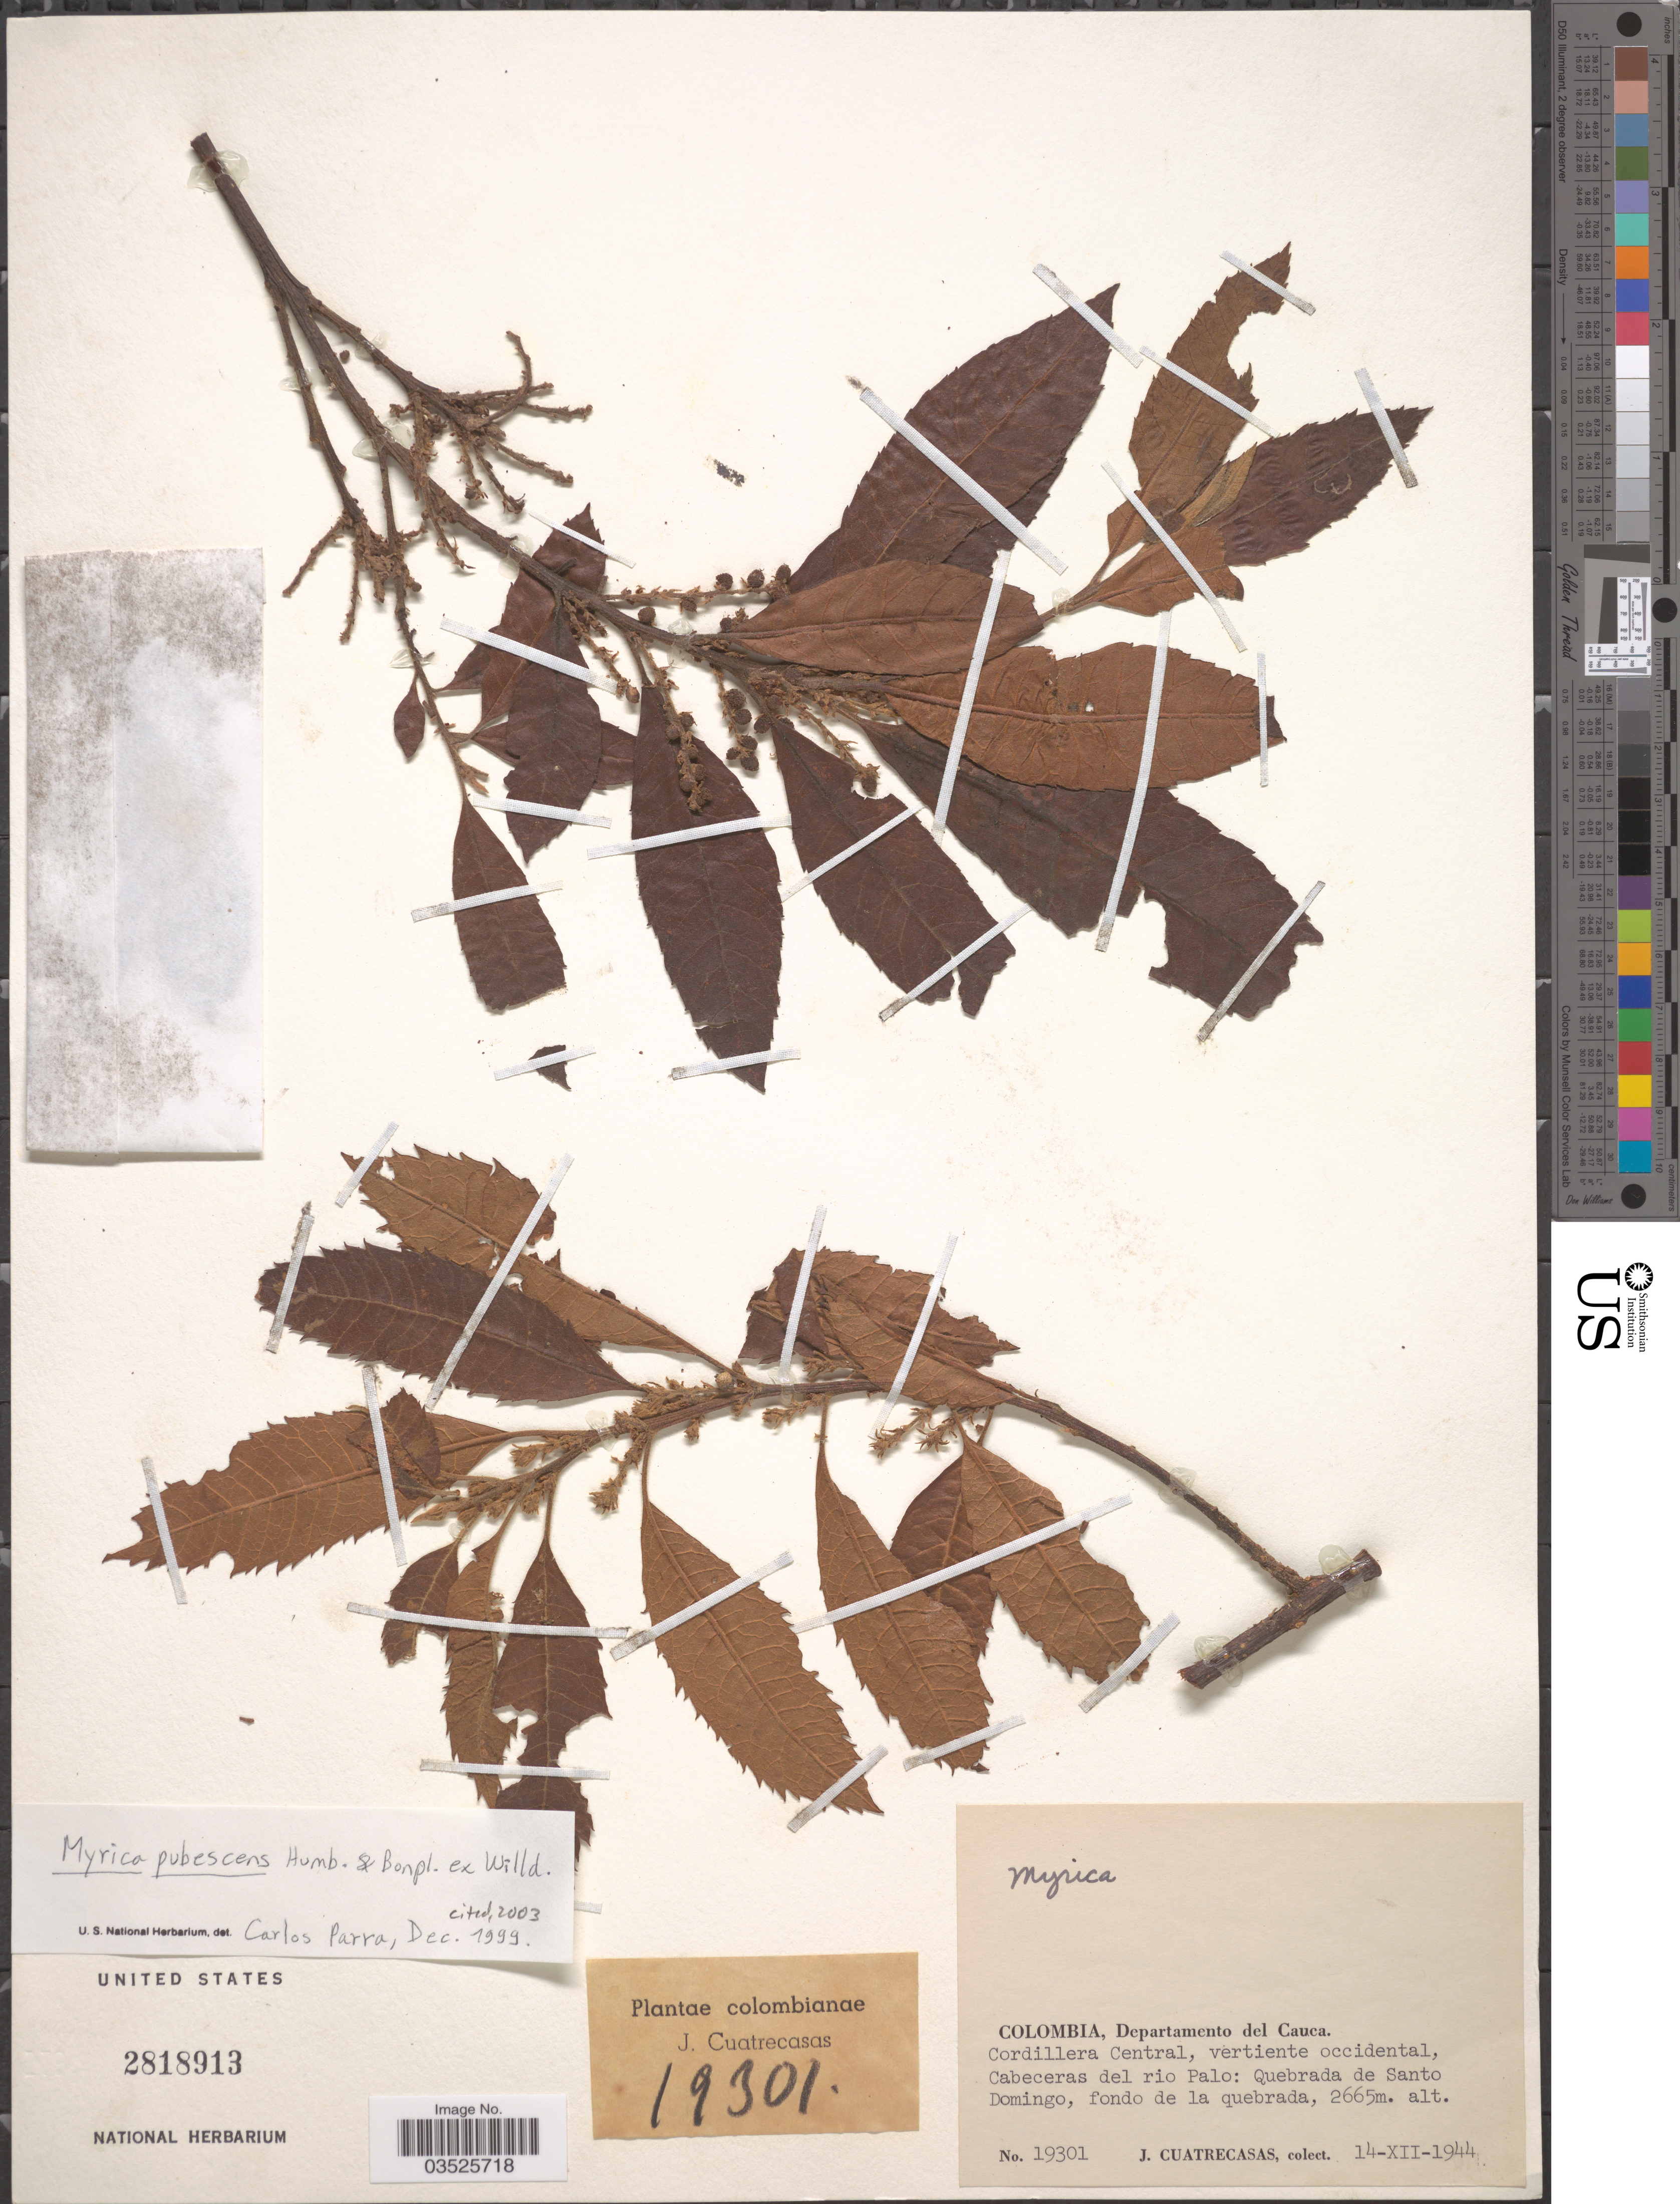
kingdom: Plantae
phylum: Tracheophyta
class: Magnoliopsida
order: Fagales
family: Myricaceae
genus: Morella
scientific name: Morella pubescens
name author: (Humb. & Bonpl. ex Willd.) Wilbur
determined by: Strong, M. T., (US), Smithsonian Institution - National Museum of Natural History (UNITED STATES)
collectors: J. Cuatrecasas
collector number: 19301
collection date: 1944-12-14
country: Colombia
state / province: Cauca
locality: Departamento del Cauca. Cordillera Central, vertiente occidental, Cabeceras del rio Palo: Quebrada de Santo Domingo, fondo de la quebrada.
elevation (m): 2665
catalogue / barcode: US 2818913